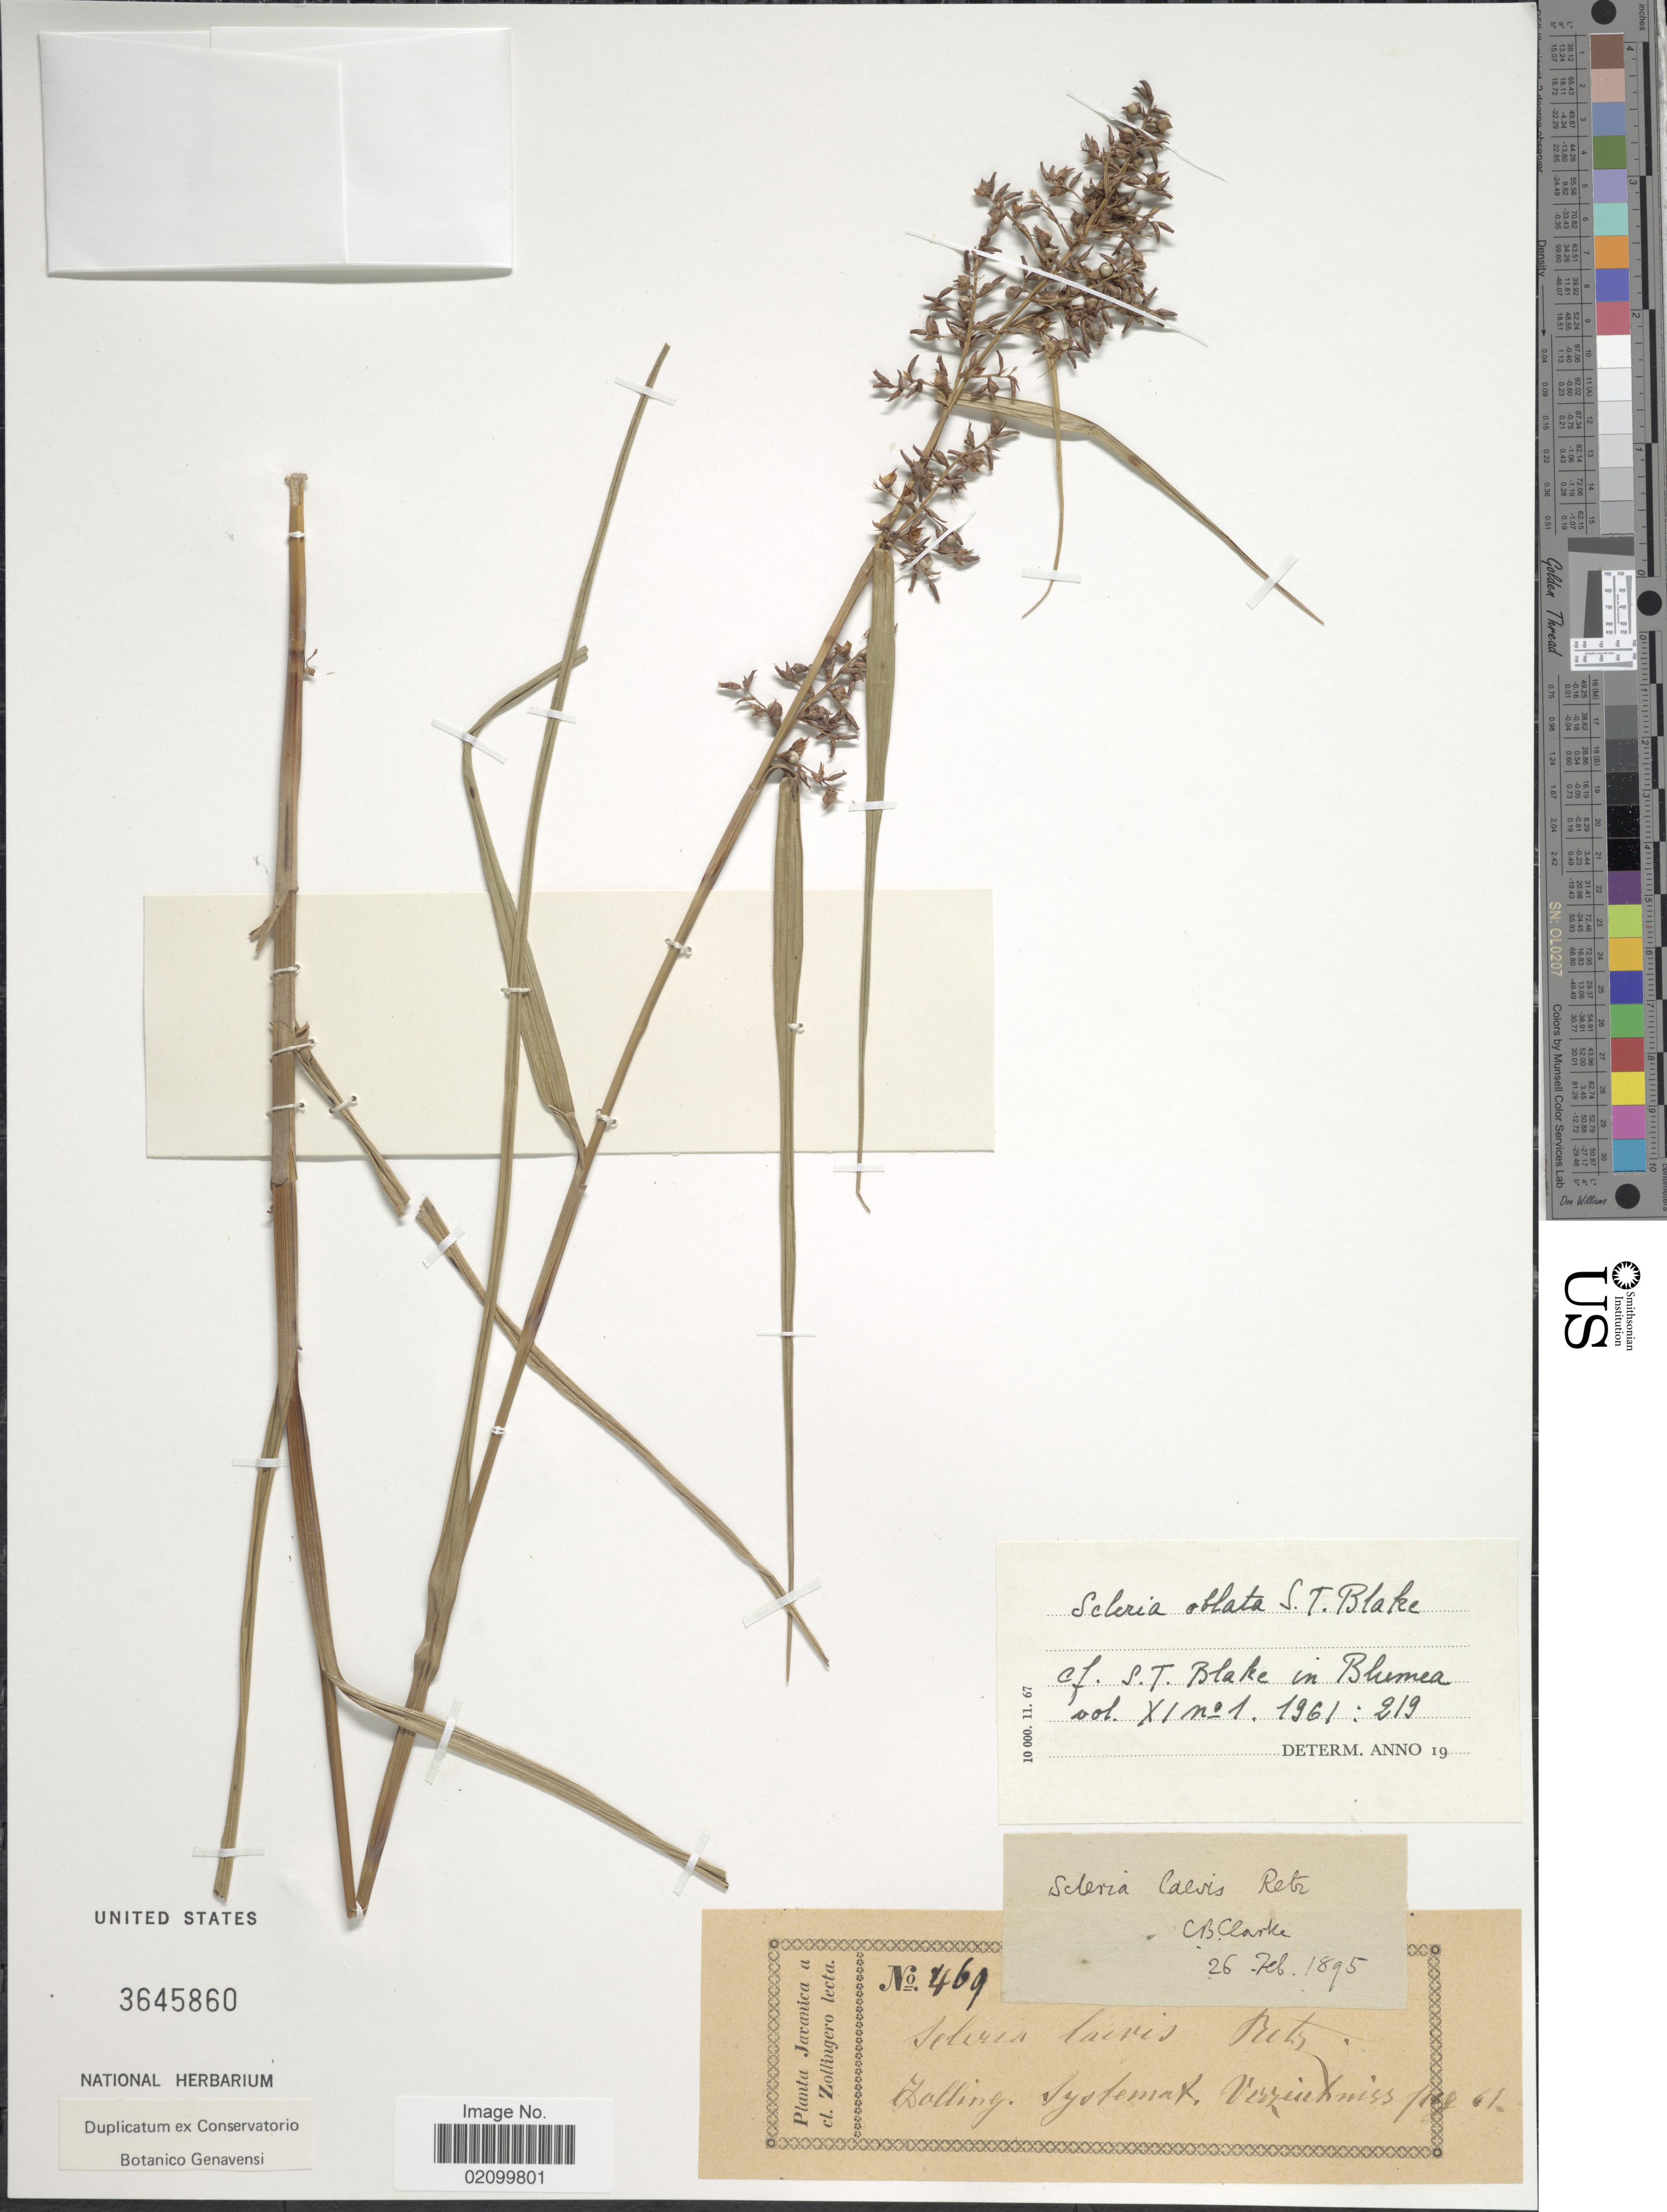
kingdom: Plantae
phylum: Tracheophyta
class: Liliopsida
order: Poales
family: Cyperaceae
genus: Scleria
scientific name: Scleria oblata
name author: S.T. Blake ex J. Kern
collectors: H. Zollinger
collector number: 469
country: Indonesia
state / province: Java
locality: Zolling, Systemak, Verriutniss [interpreted]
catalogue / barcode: US 3645860